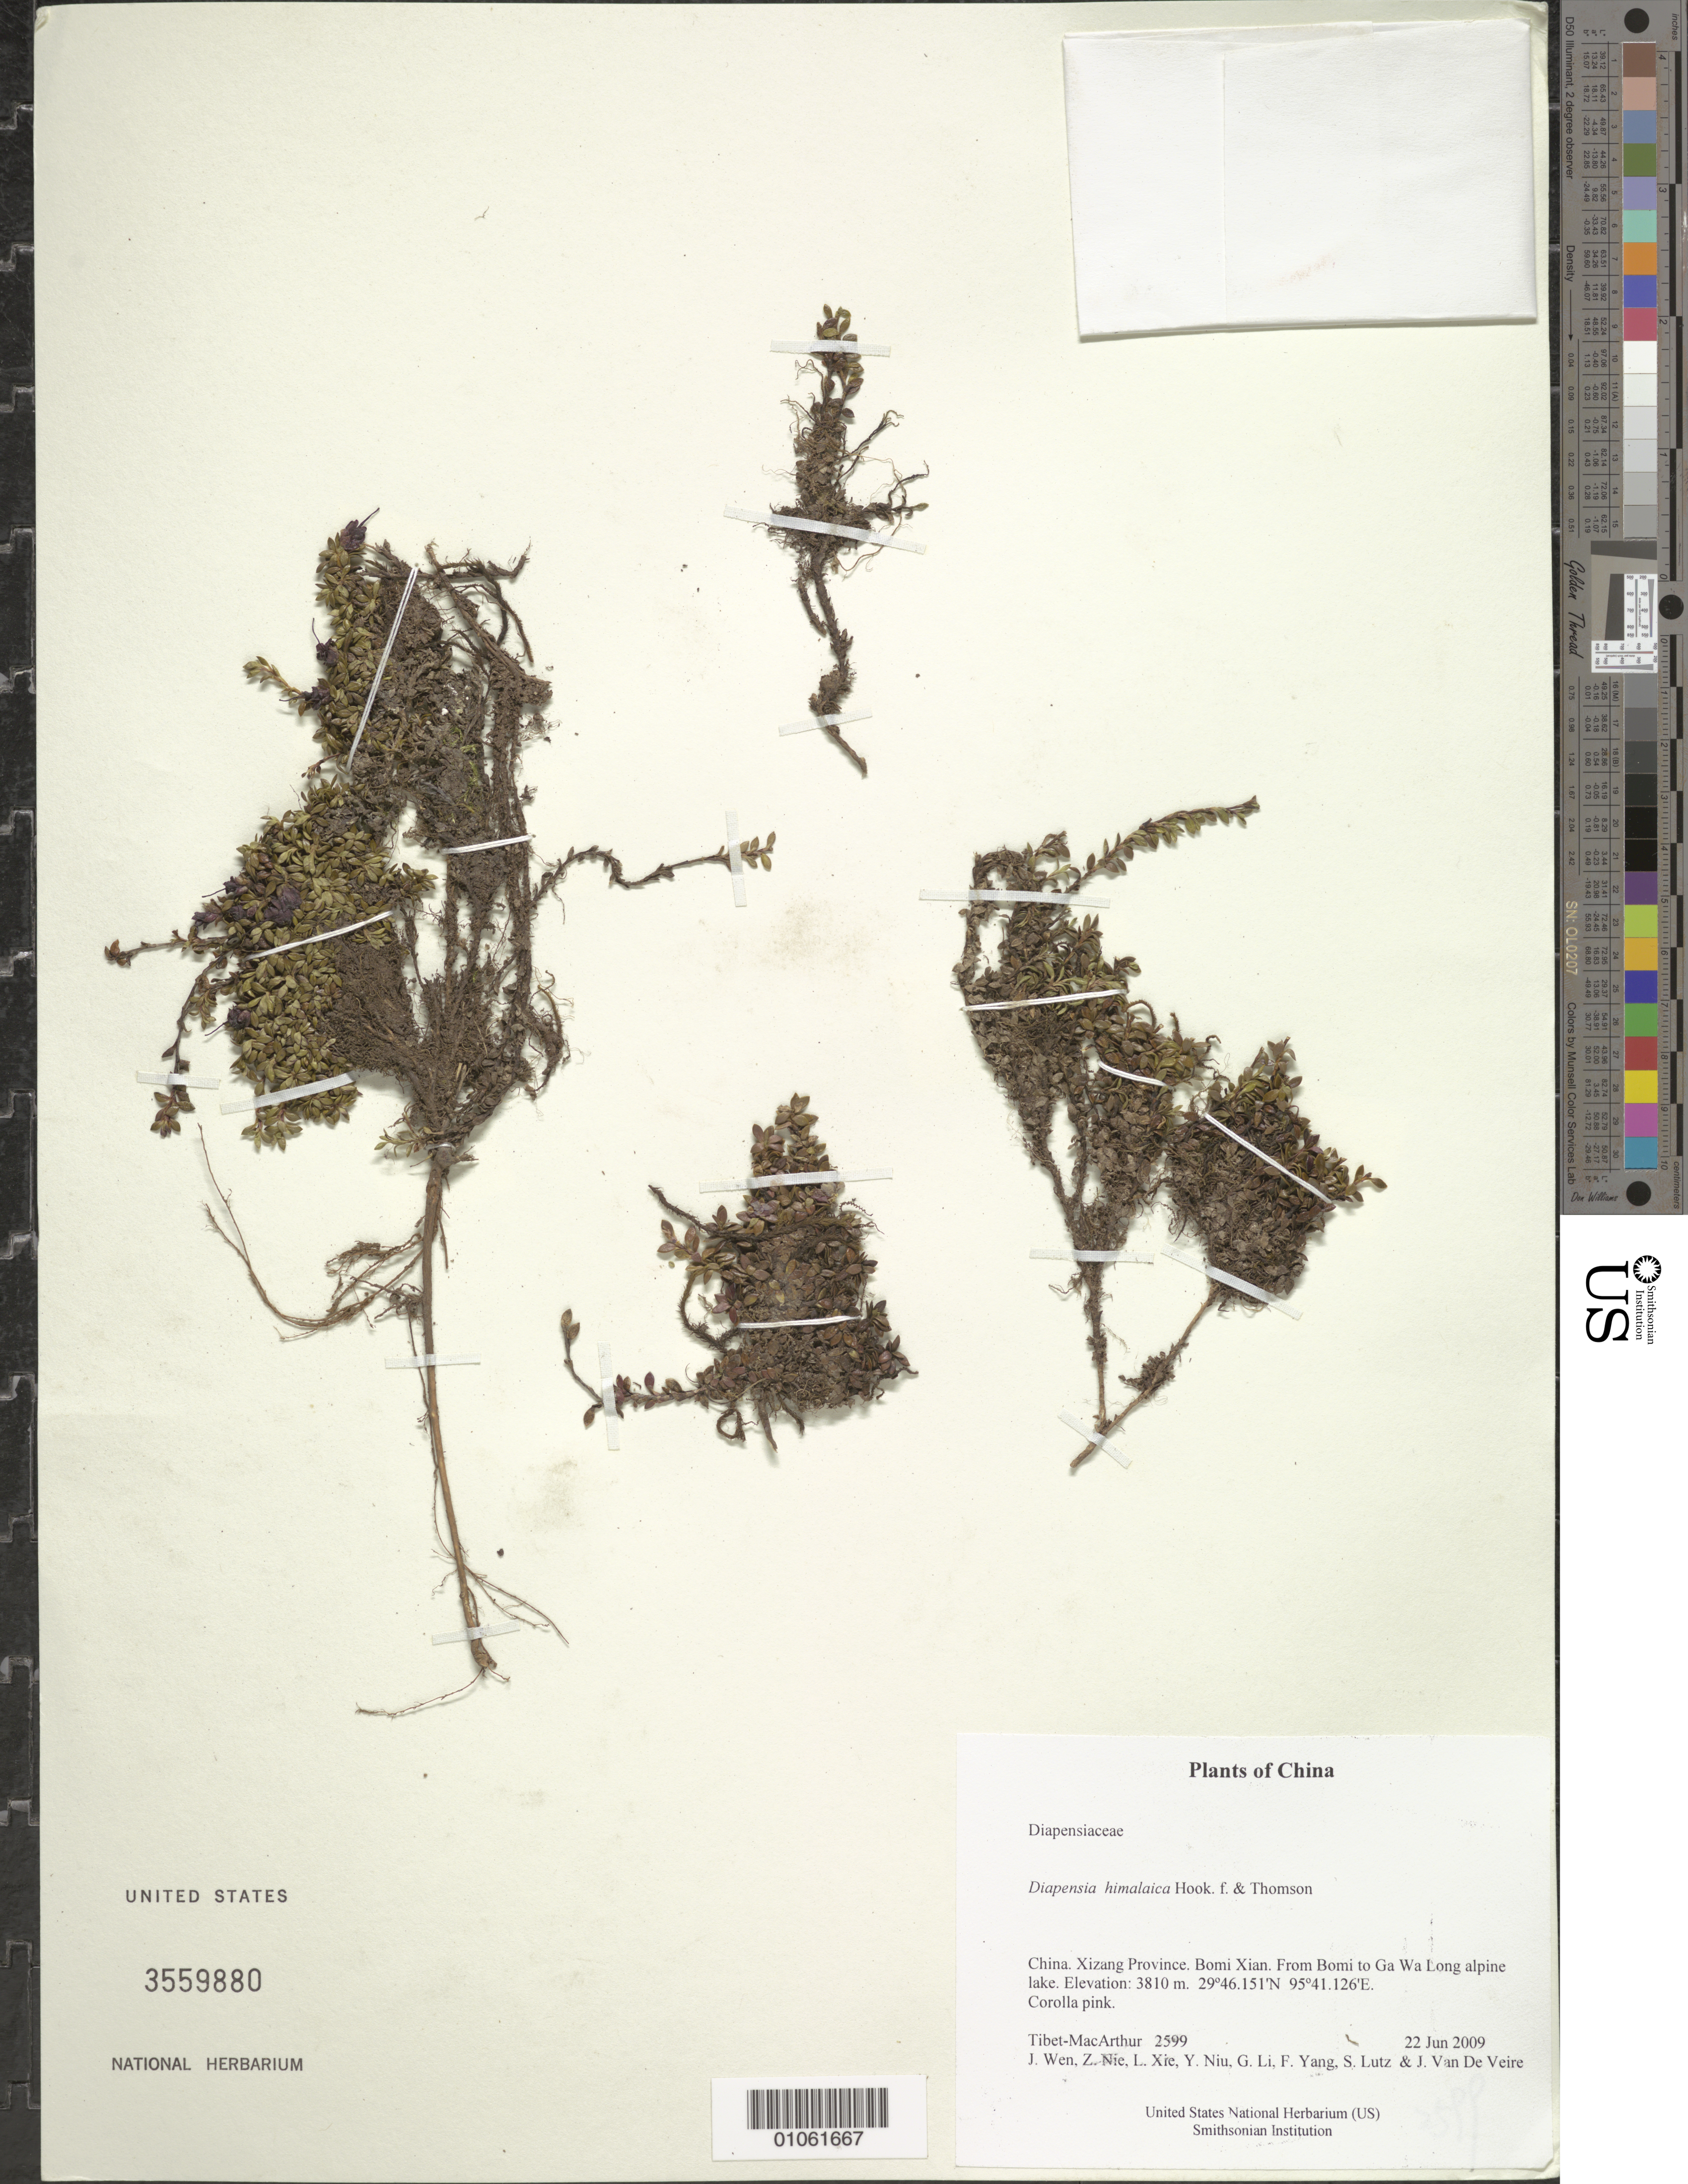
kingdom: Plantae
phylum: Tracheophyta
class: Magnoliopsida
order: Ericales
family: Diapensiaceae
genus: Diapensia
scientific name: Diapensia himalaica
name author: Hook. f. & Thomson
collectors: Tibet-MacArthur, J. Wen, Z. Nie, L. Xie, Y. Niu, G. Li, F. Yang, S. Lutz & J. Van De Veire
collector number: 2599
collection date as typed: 22 Jun 2009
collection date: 2009-06-22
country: China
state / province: Xizang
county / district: Bomi Xian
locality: From Bomi to Ga Wa Long alpine lake.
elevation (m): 3810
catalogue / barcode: US 3559880